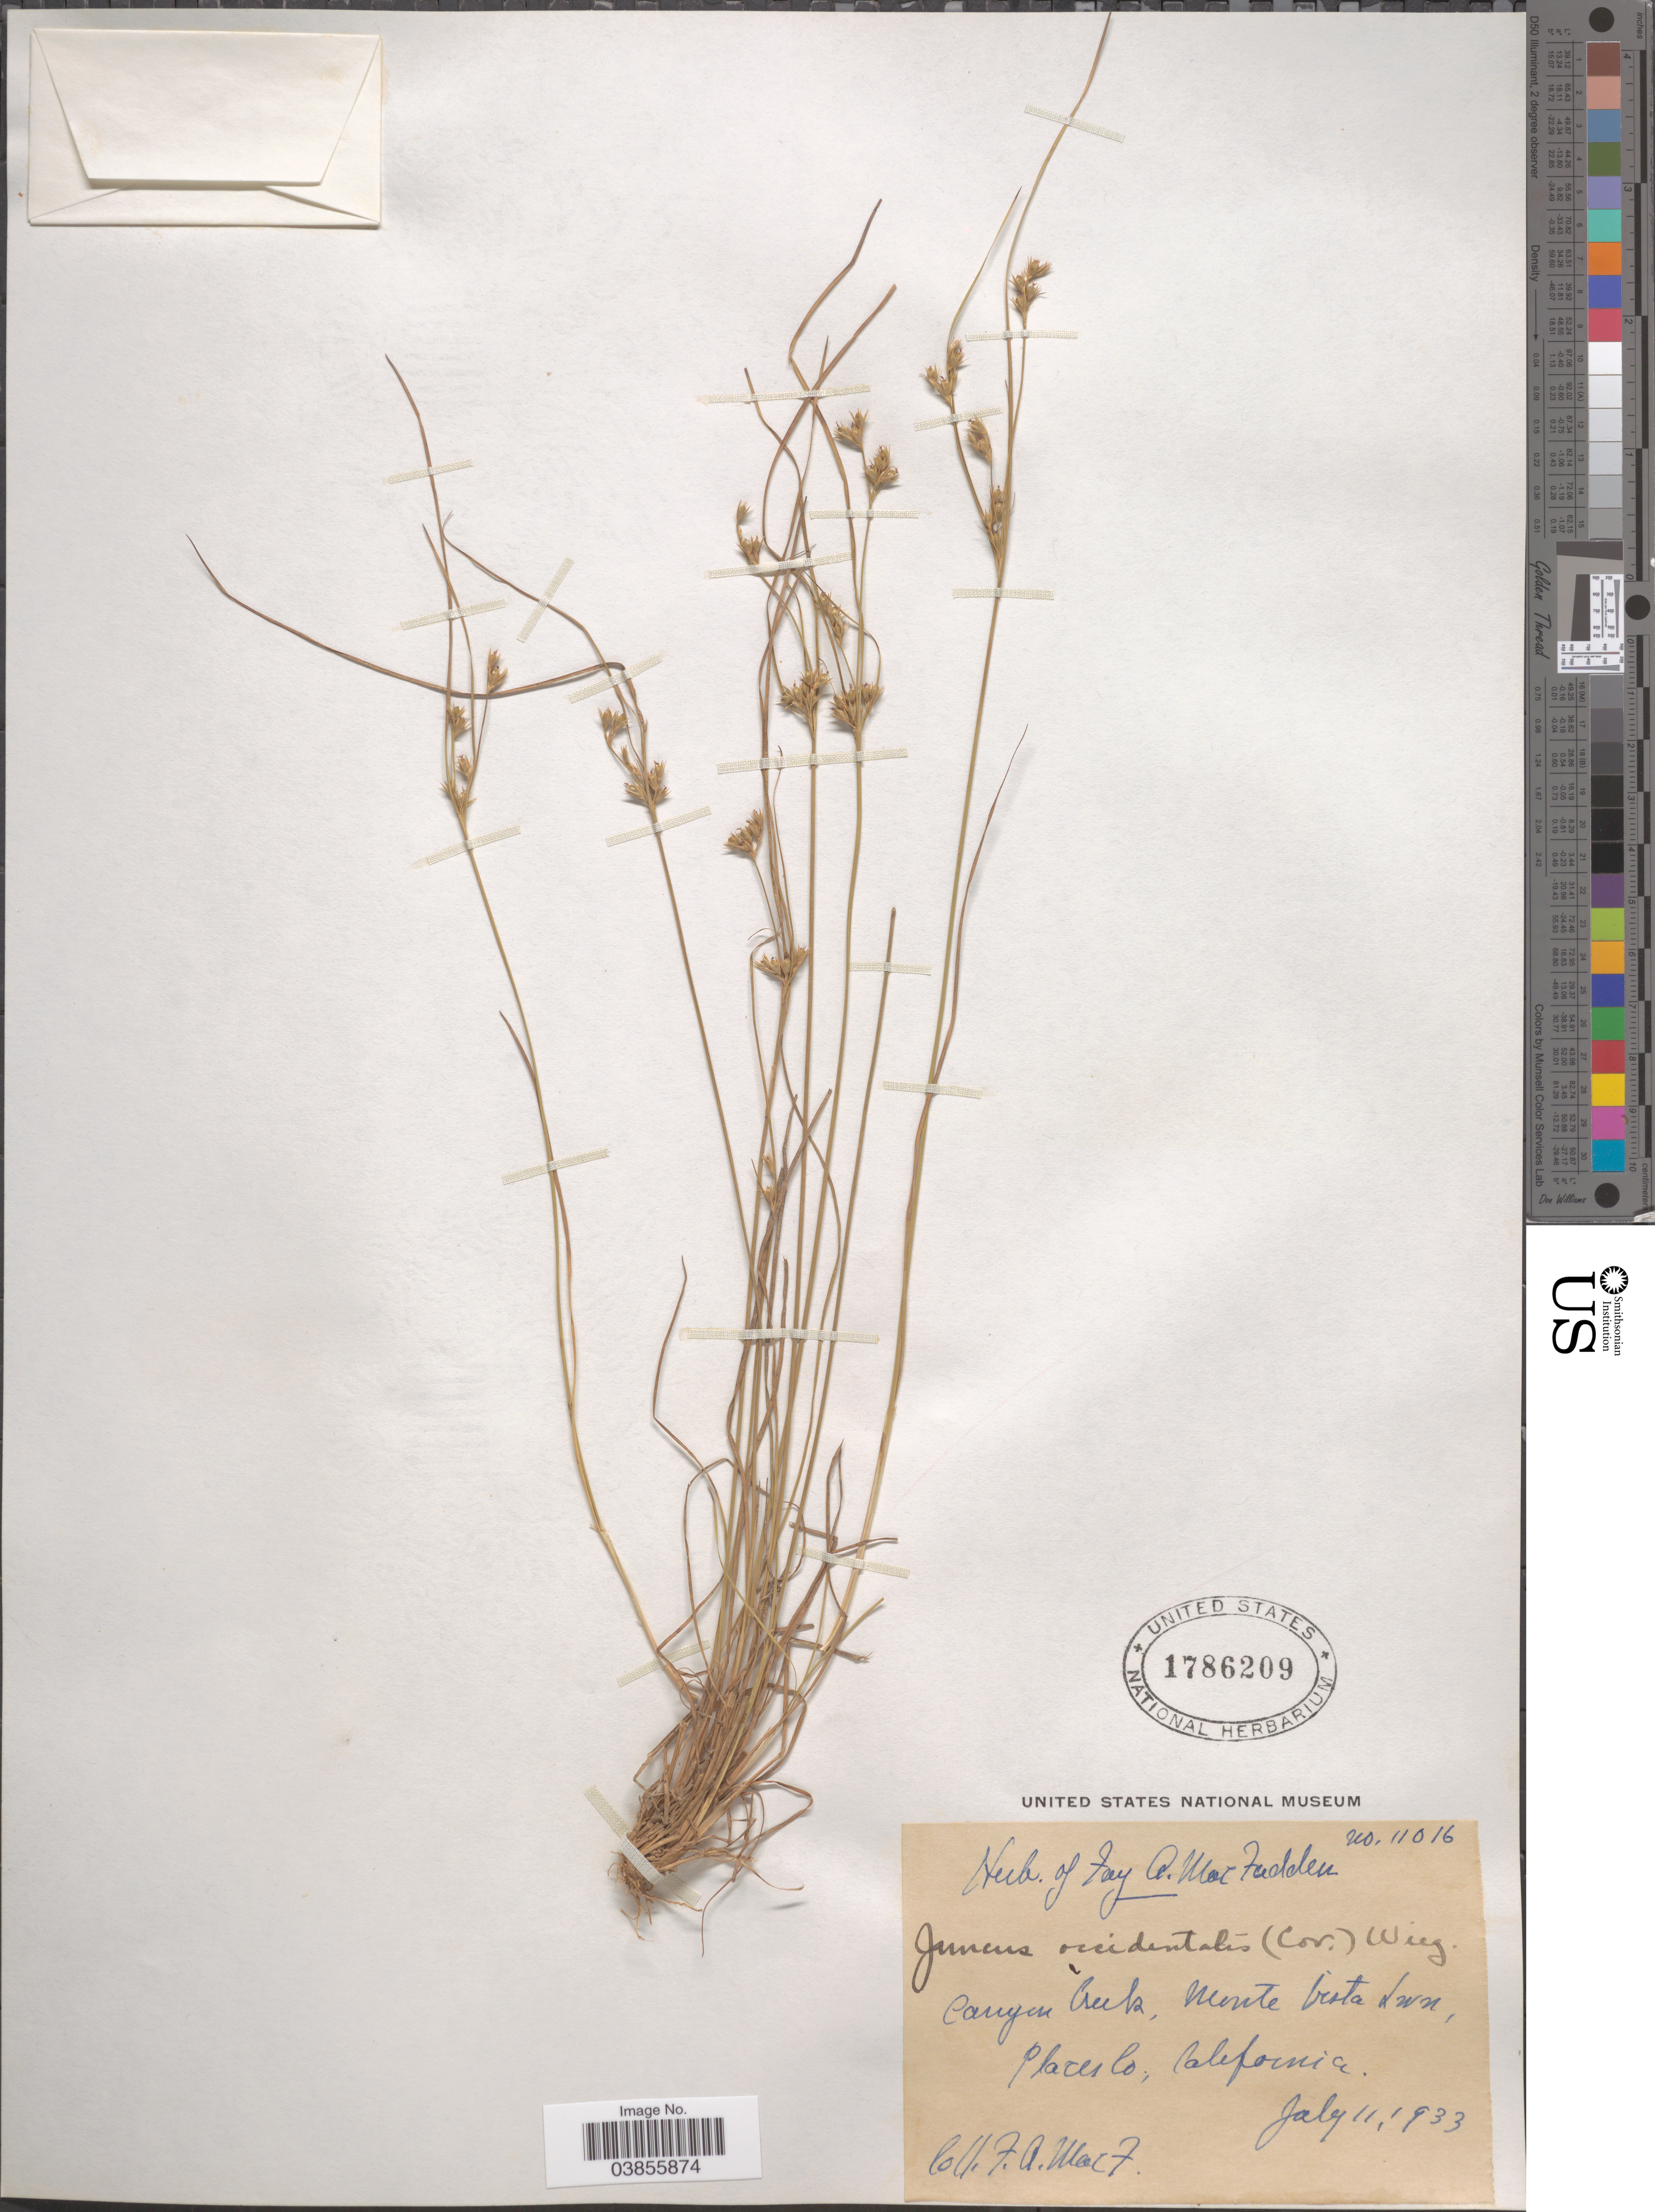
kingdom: Plantae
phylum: Tracheophyta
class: Liliopsida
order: Poales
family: Juncaceae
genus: Juncus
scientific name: Juncus occidentalis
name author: (Coville) Wiegand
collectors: F. MacFadden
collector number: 11016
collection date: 1933-07-11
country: United States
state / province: California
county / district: Placer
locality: Canyon Creek, Monte Vista Lwn, Placer Co.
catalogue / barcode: US 1786209